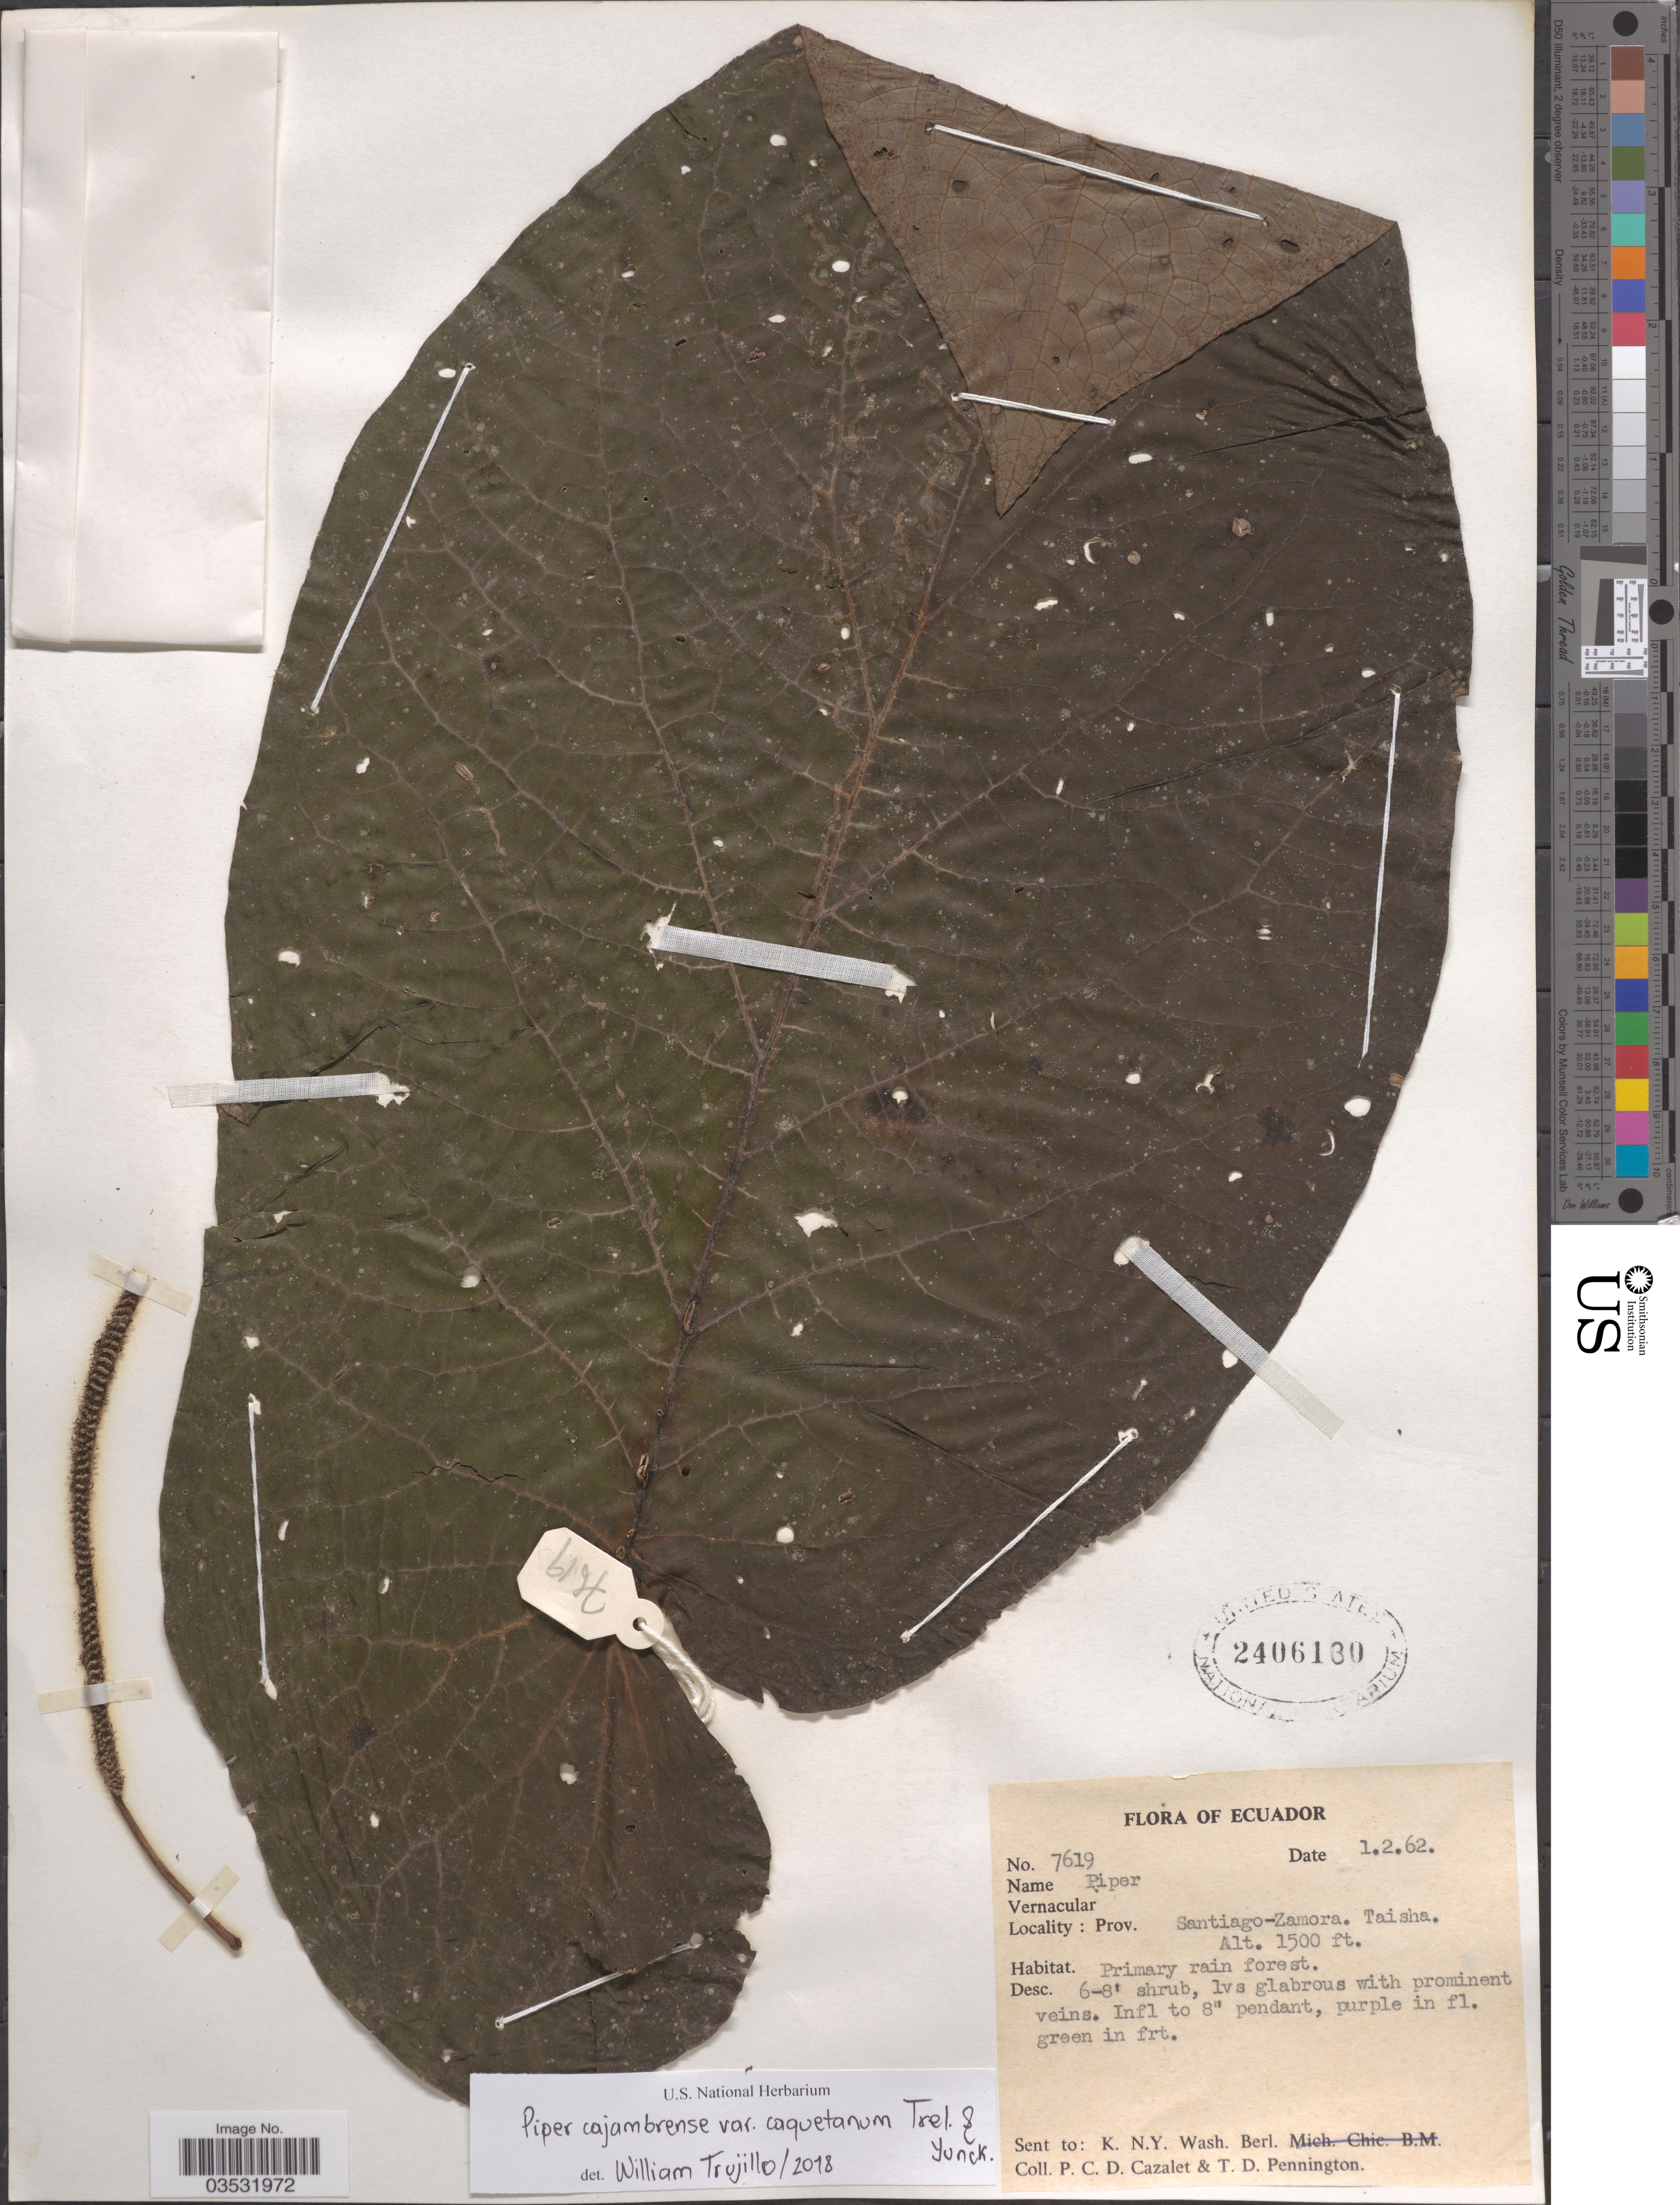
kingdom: Plantae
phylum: Tracheophyta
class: Magnoliopsida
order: Piperales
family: Piperaceae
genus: Piper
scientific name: Piper cajambrense var. caquetanum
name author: Trel. & Yunck.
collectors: P. C. D. Cazalet & T. D. Pennington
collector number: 7619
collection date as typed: Transcribed d/m/y: 1/2/62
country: Ecuador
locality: Prov. Santiago-Zamora. Taisha.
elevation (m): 457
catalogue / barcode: US 2406130